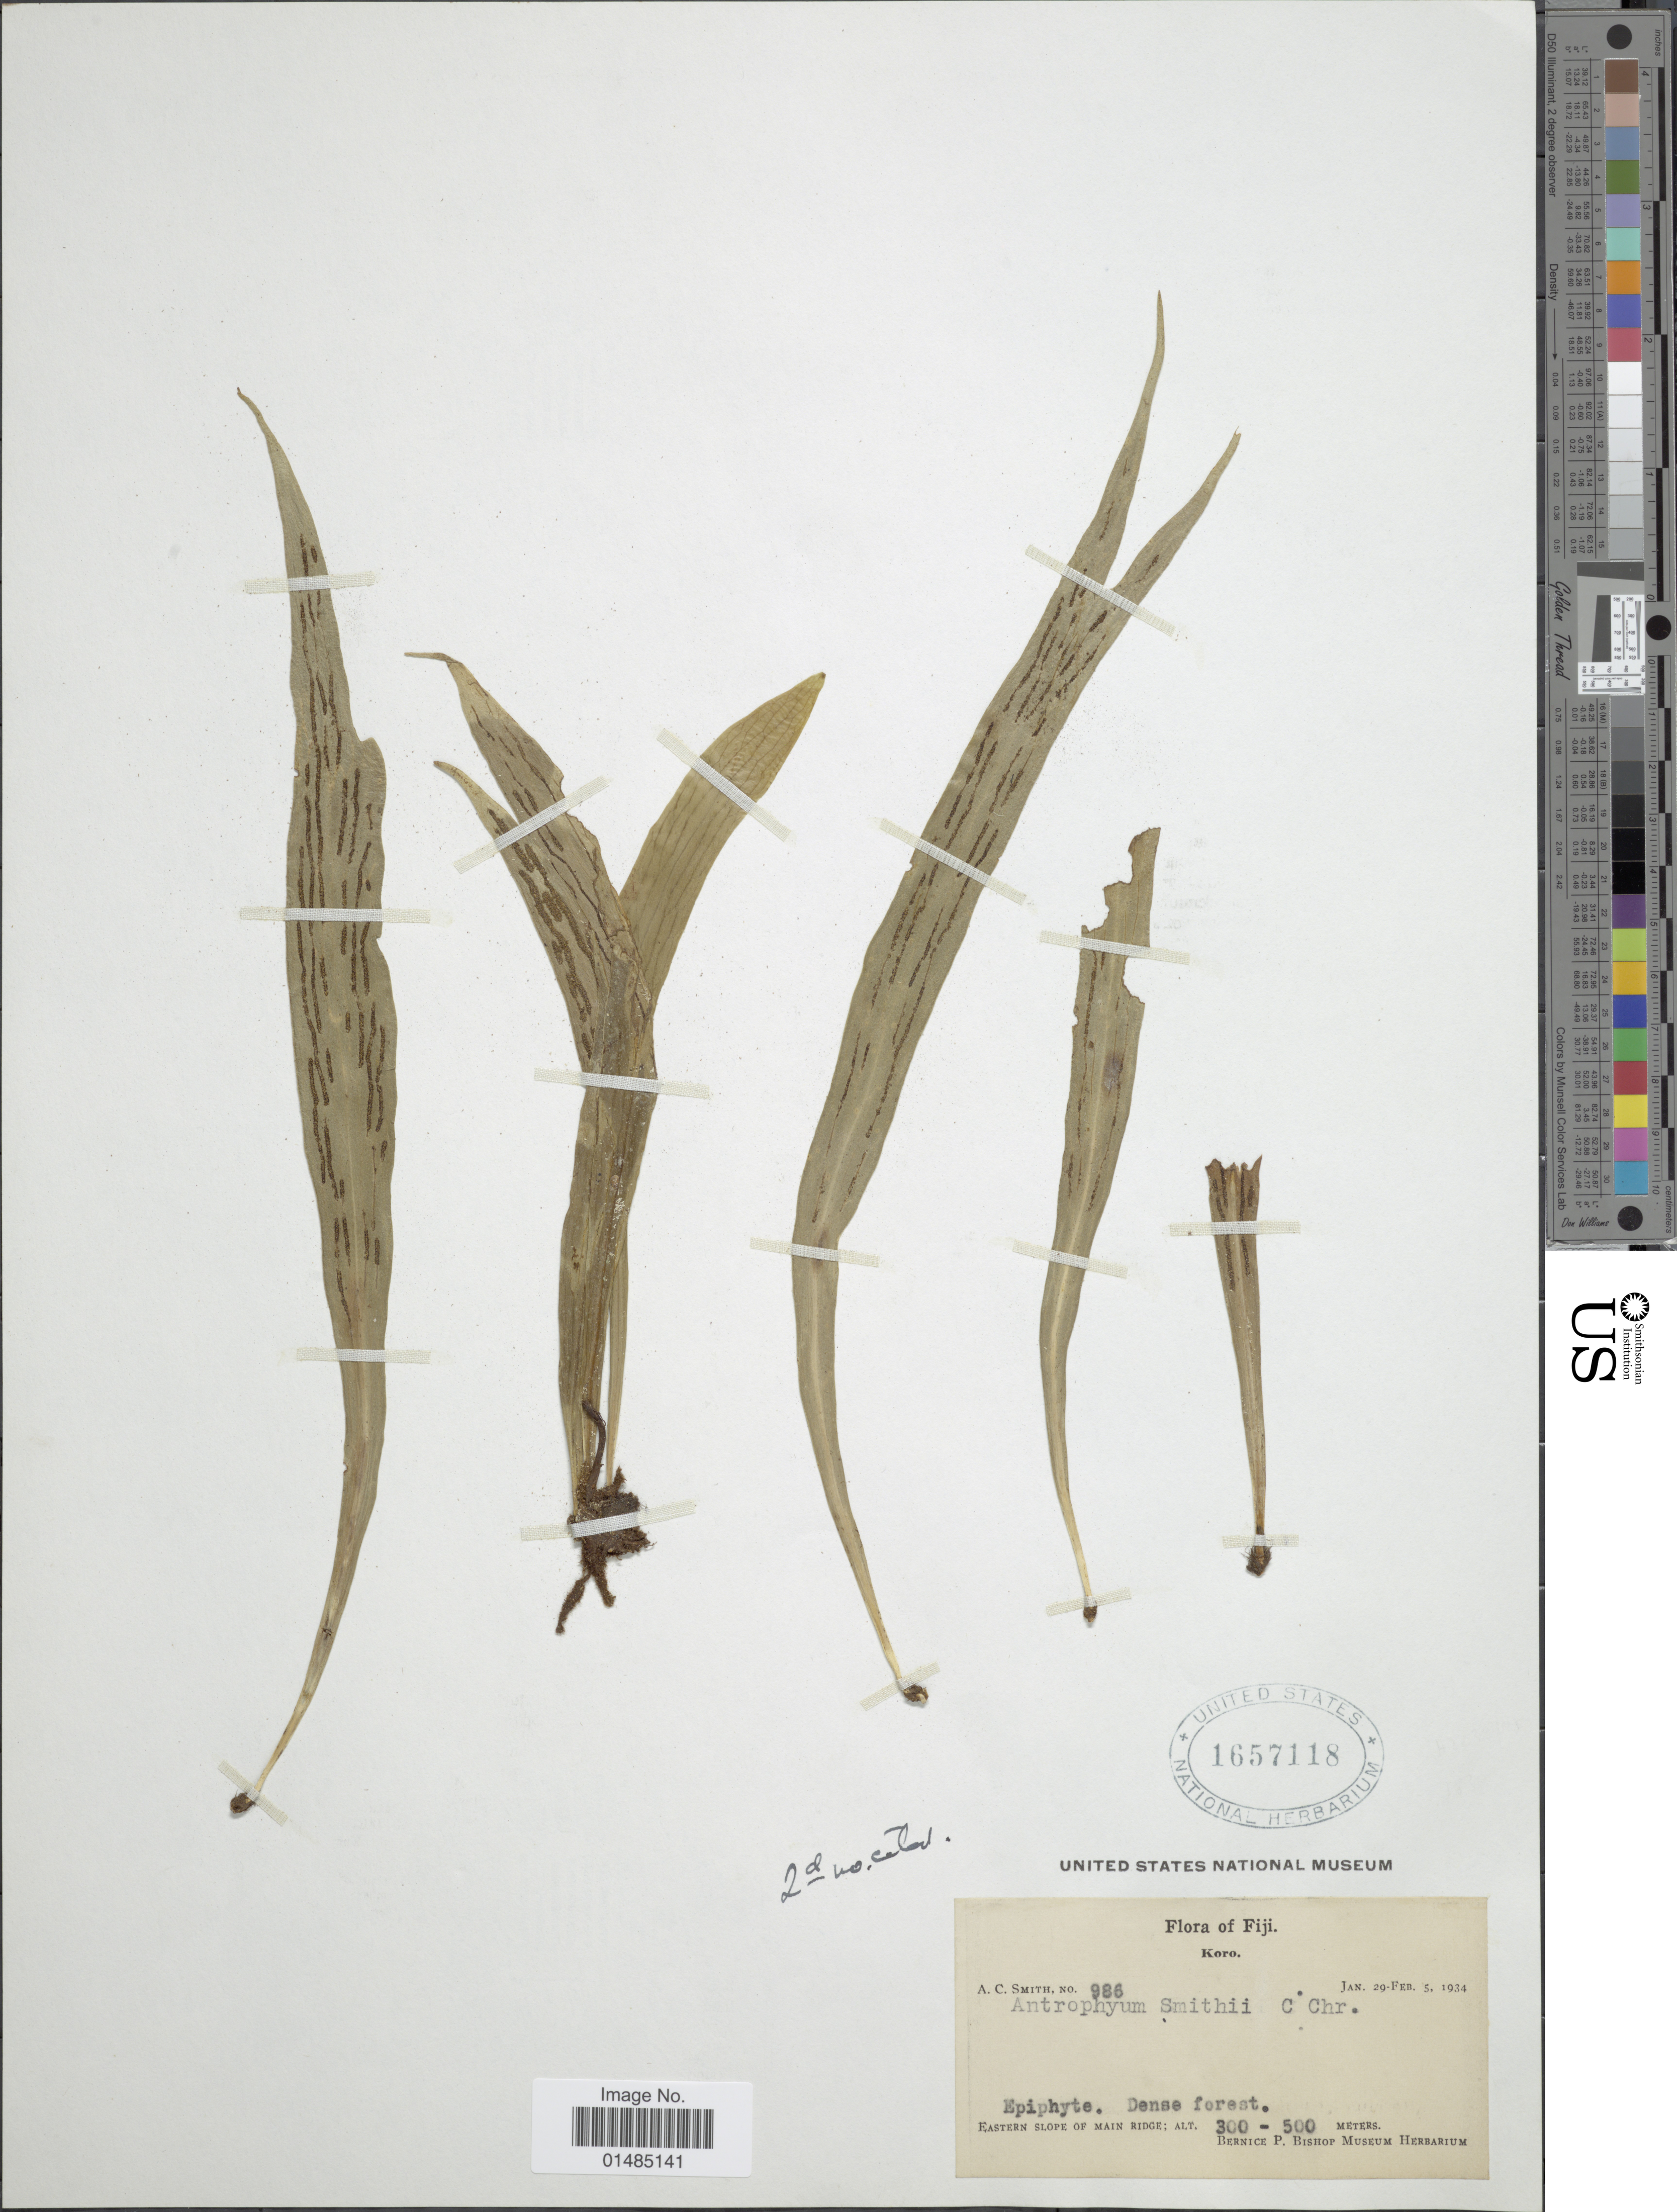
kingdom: Plantae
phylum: Tracheophyta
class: Polypodiopsida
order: Polypodiales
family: Pteridaceae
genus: Antrophyum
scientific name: Antrophyum smithii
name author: C. Chr.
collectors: A. C. Smith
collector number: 986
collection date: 1934-01-29/1934-02-05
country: Fiji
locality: Koro, Eastern slope of Main Ridge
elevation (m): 300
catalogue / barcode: US 1657118